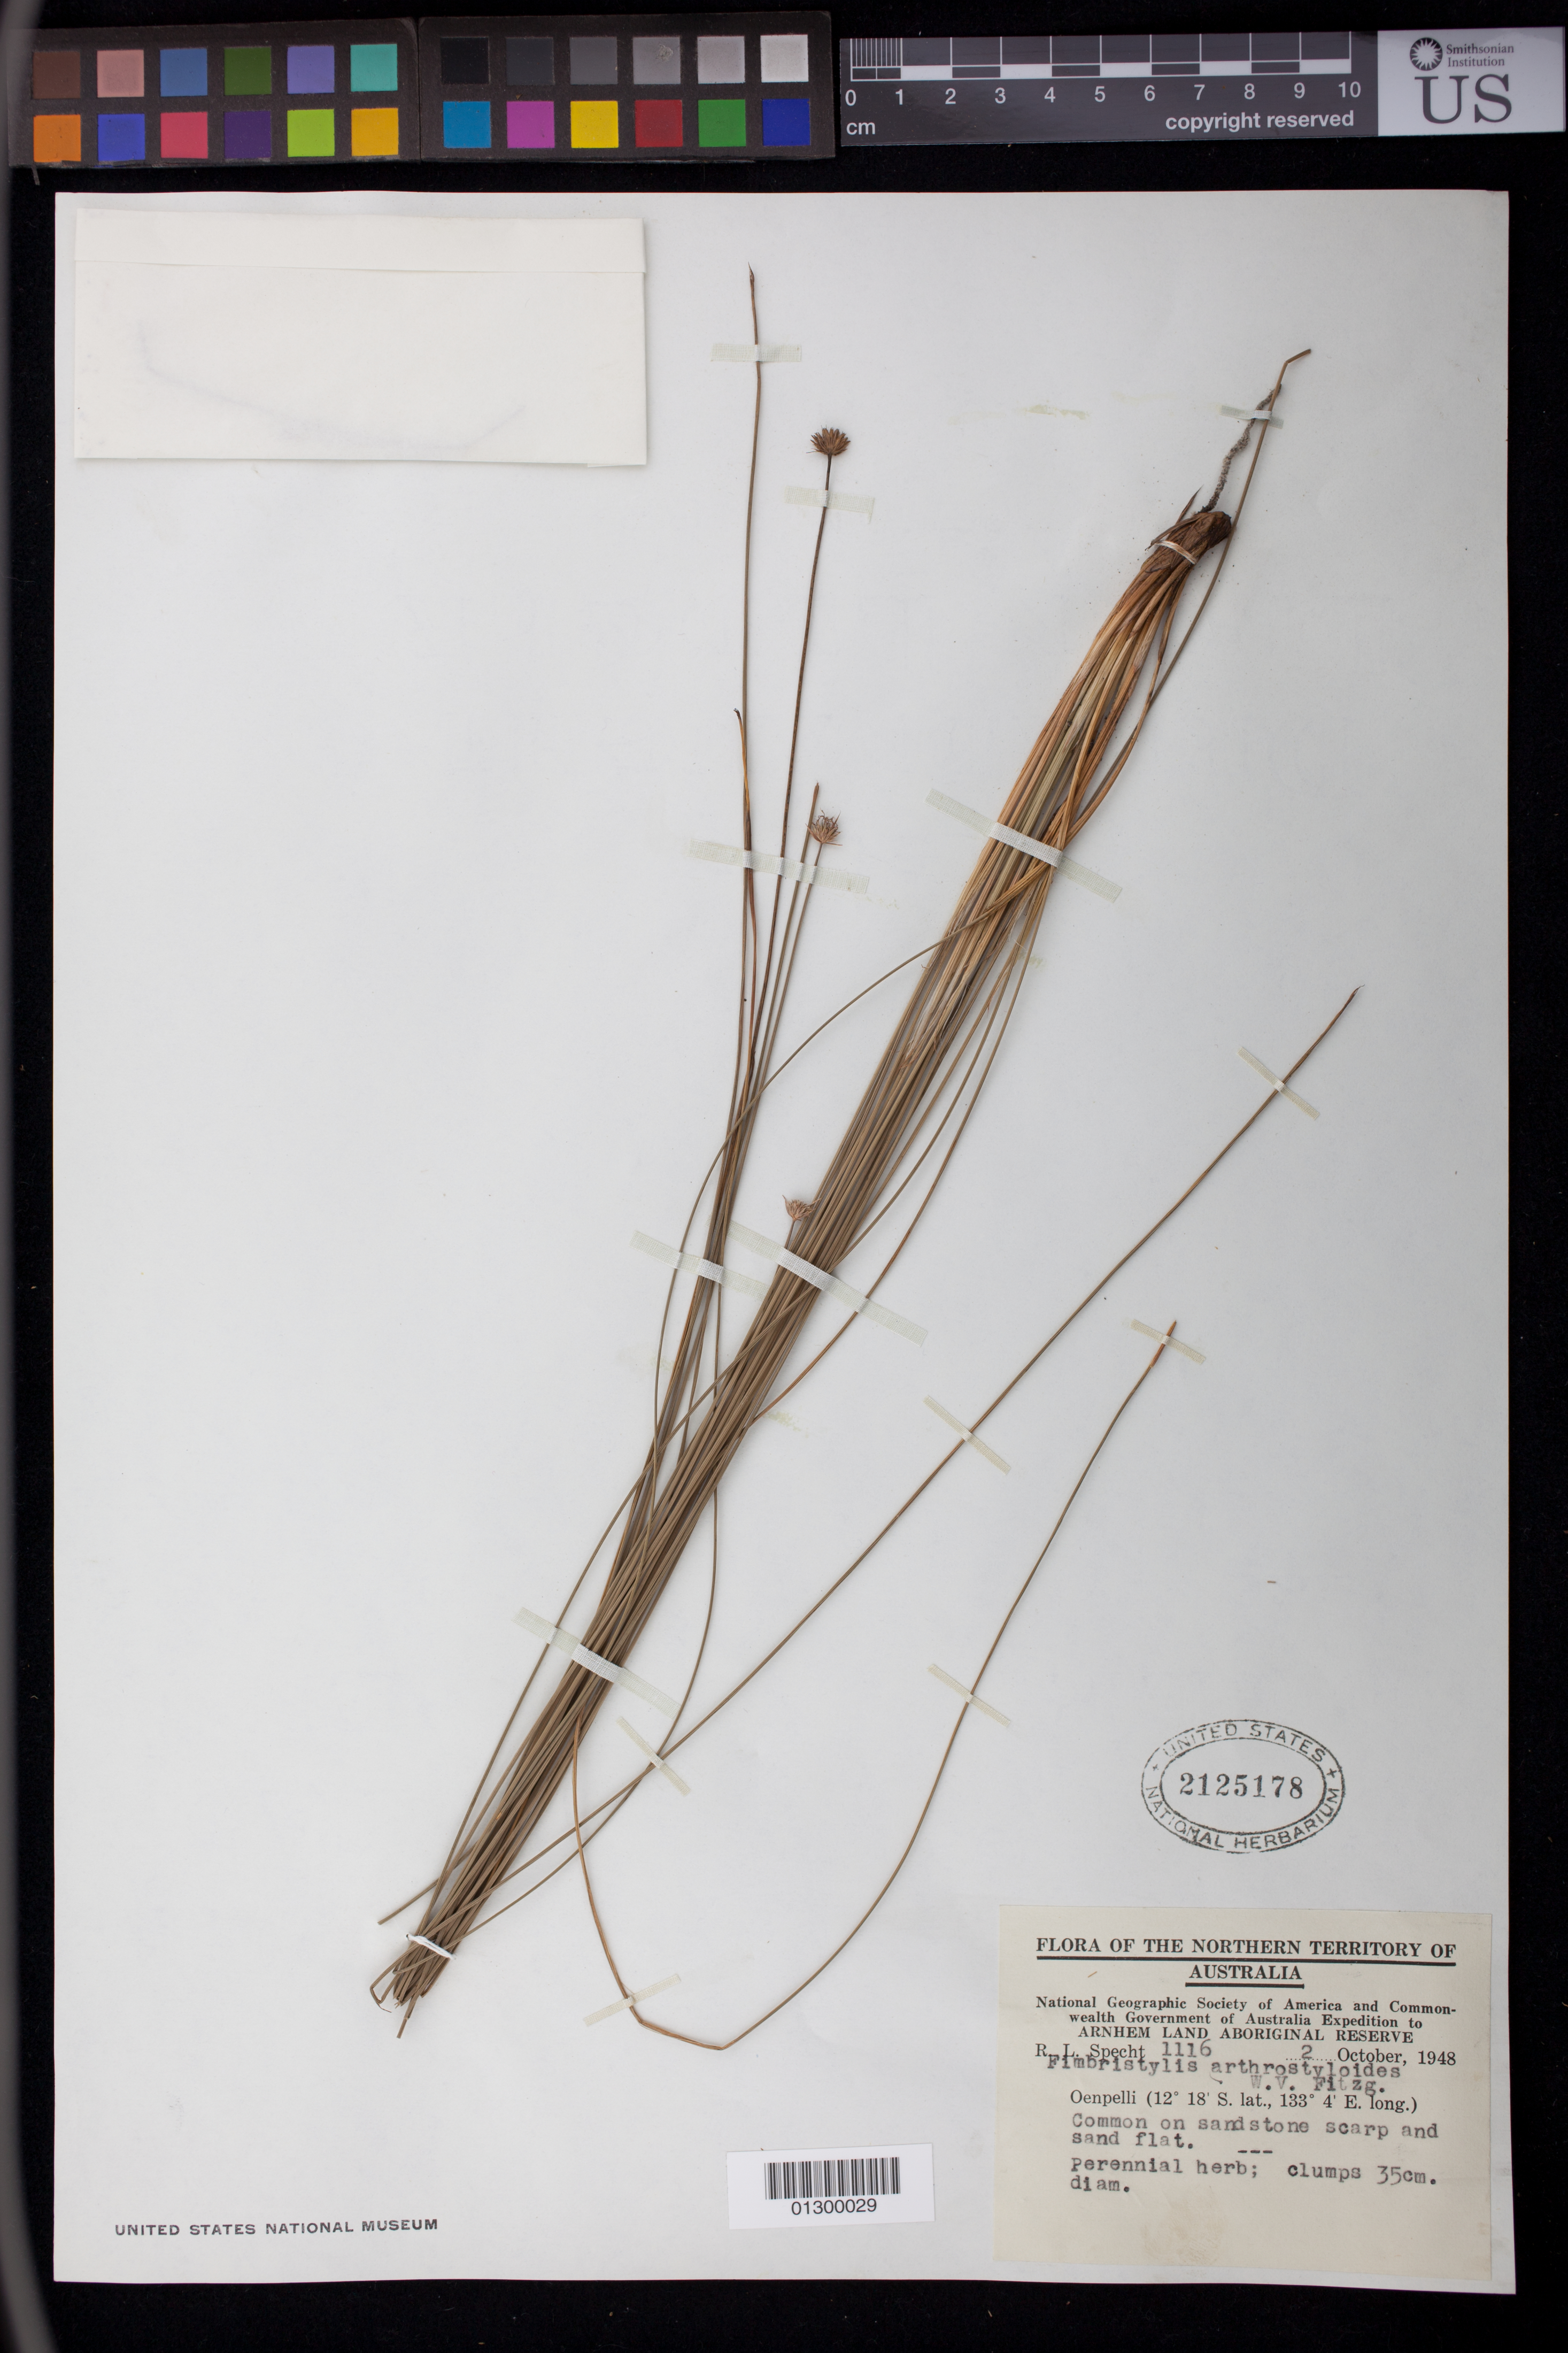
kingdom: Plantae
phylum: Tracheophyta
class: Liliopsida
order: Poales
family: Cyperaceae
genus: Scleroschoenus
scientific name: Scleroschoenus compositus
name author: (Latz) K.L. Wilson & J.J. Bruhl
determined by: Barrett, R. L.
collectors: R. L. Specht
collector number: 1116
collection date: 1948-10-02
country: Australia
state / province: Northern Territory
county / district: West Arnhem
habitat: Common on sandston scarp and sand flat.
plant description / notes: Perennial herb; clumps 35 cm. diam.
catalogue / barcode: US 2125178